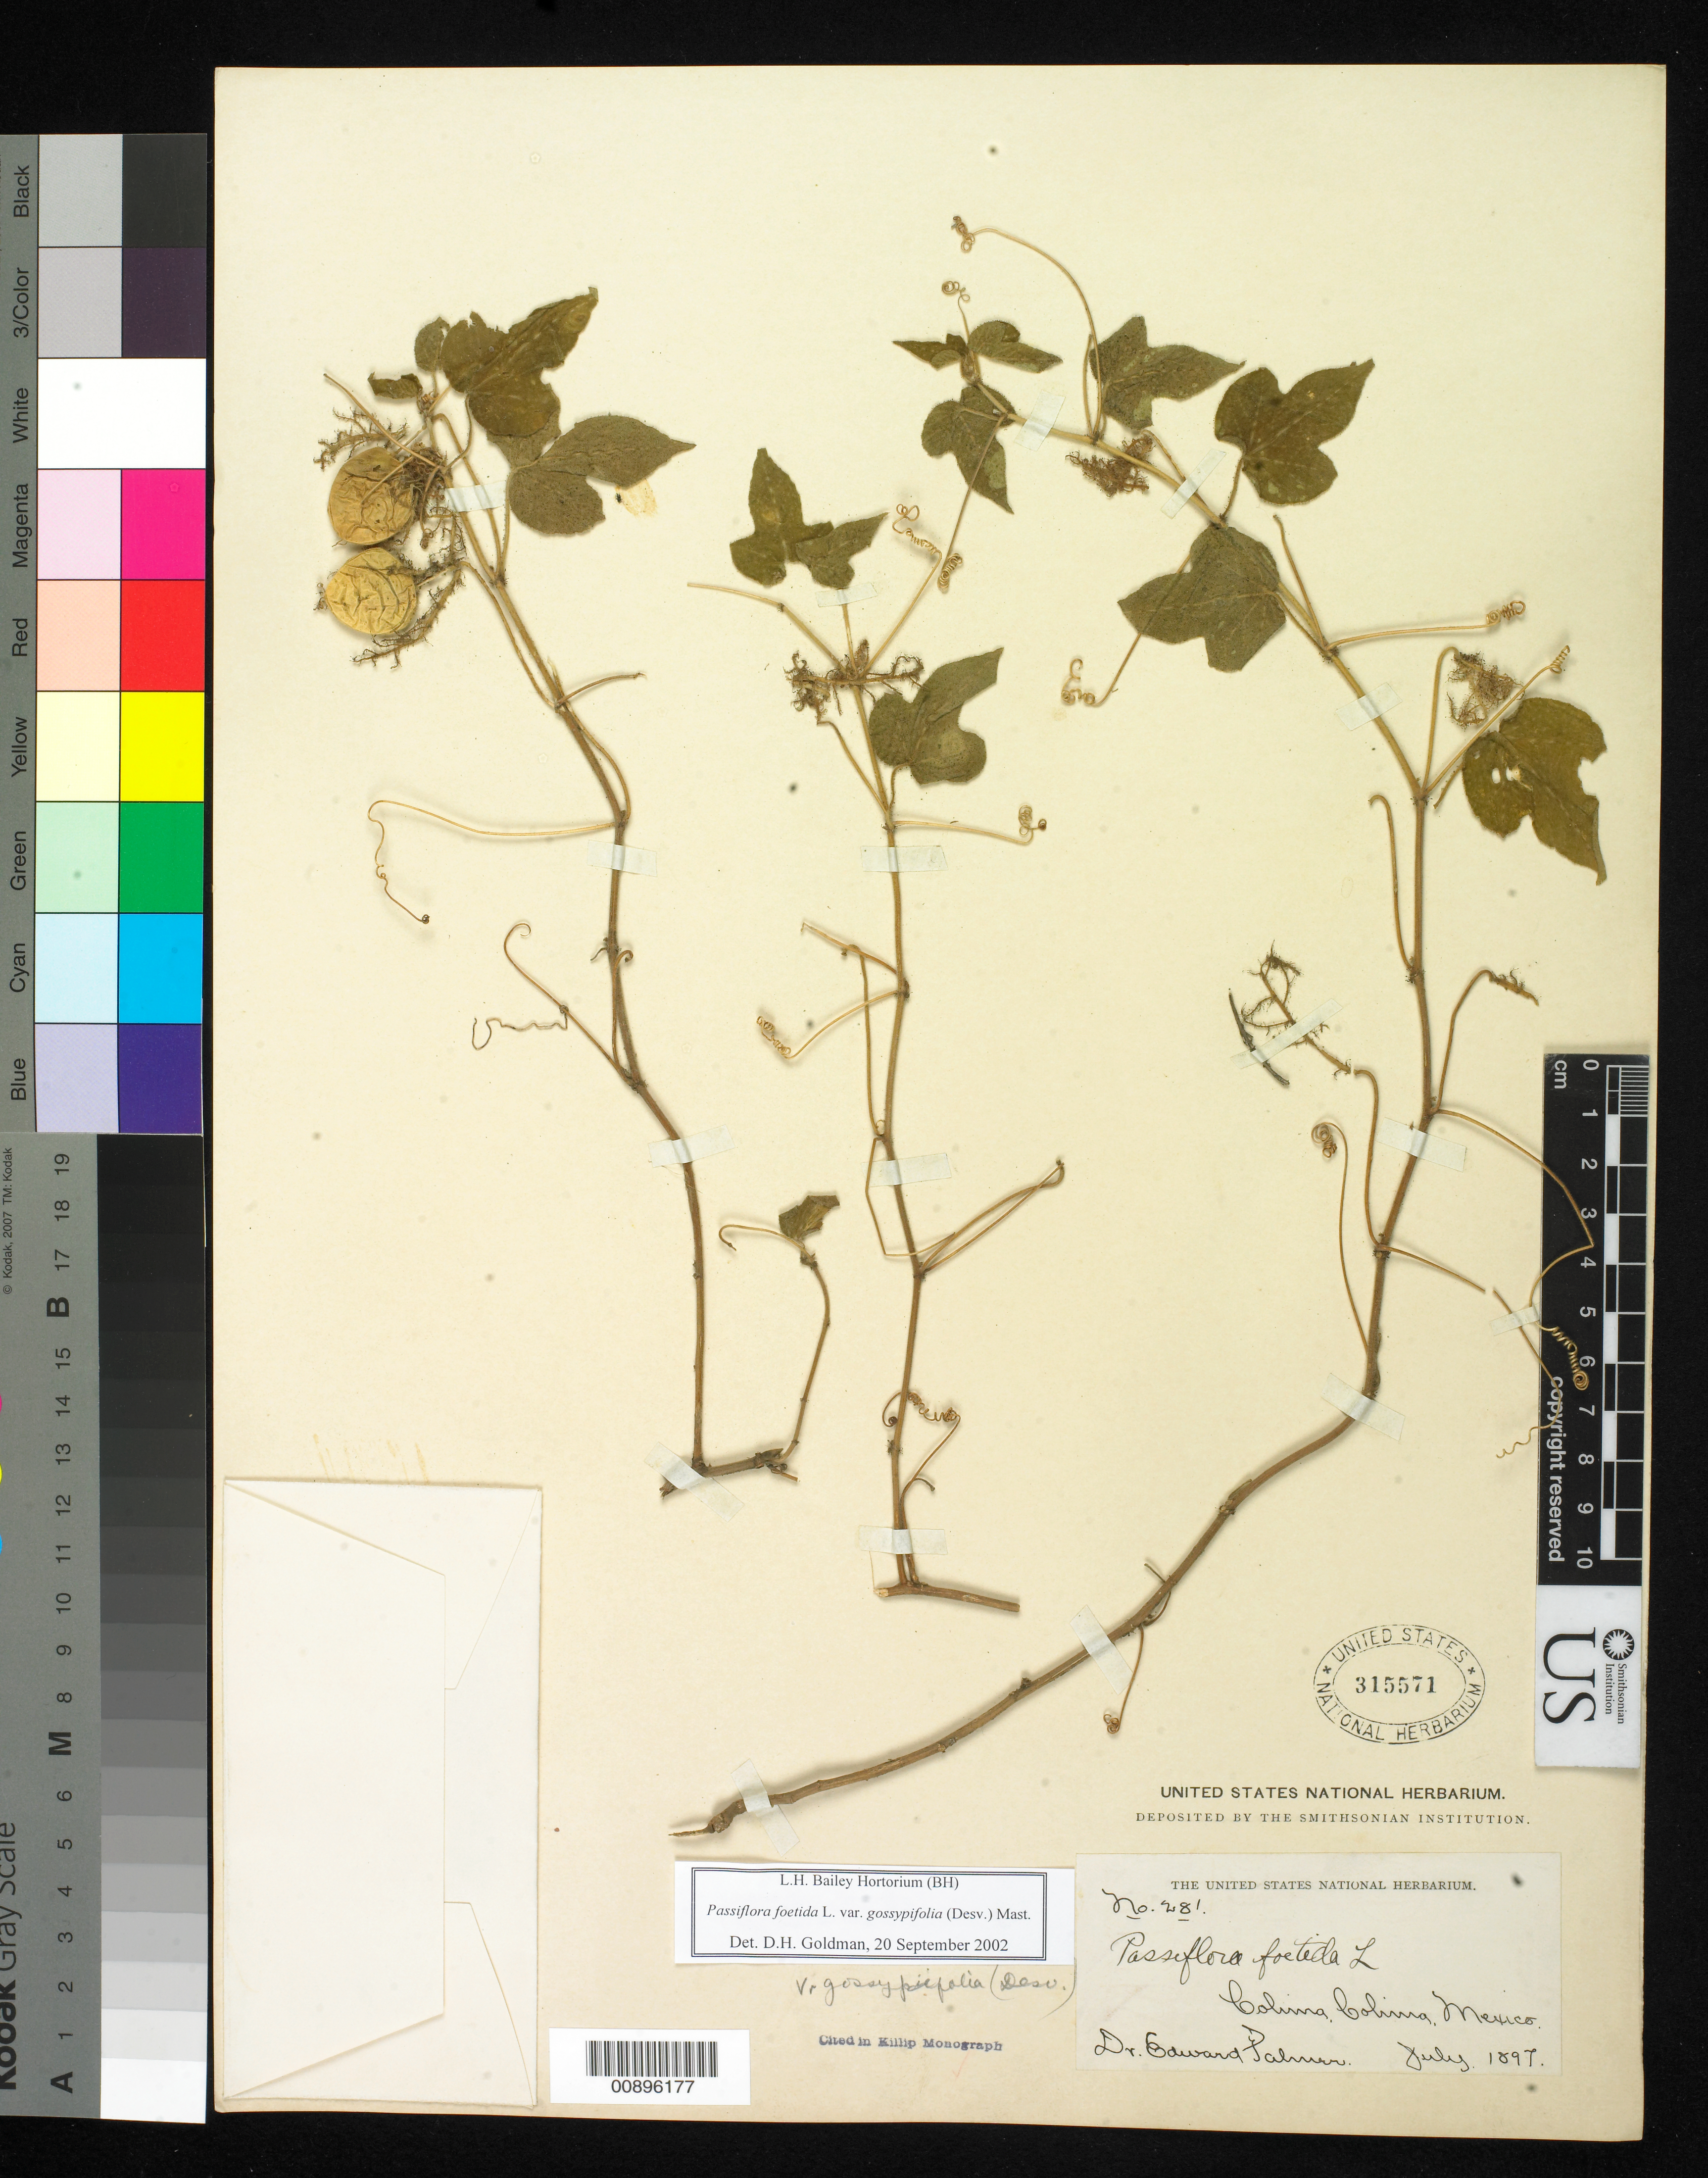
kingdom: Plantae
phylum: Tracheophyta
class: Magnoliopsida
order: Malpighiales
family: Passifloraceae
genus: Passiflora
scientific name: Passiflora foetida var. gossypiifolia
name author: (Desv.) Mast.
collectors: E. Palmer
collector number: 281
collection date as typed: Jul 1897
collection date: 1897-07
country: Mexico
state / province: Colima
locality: Colima, Colima.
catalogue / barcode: US 315571